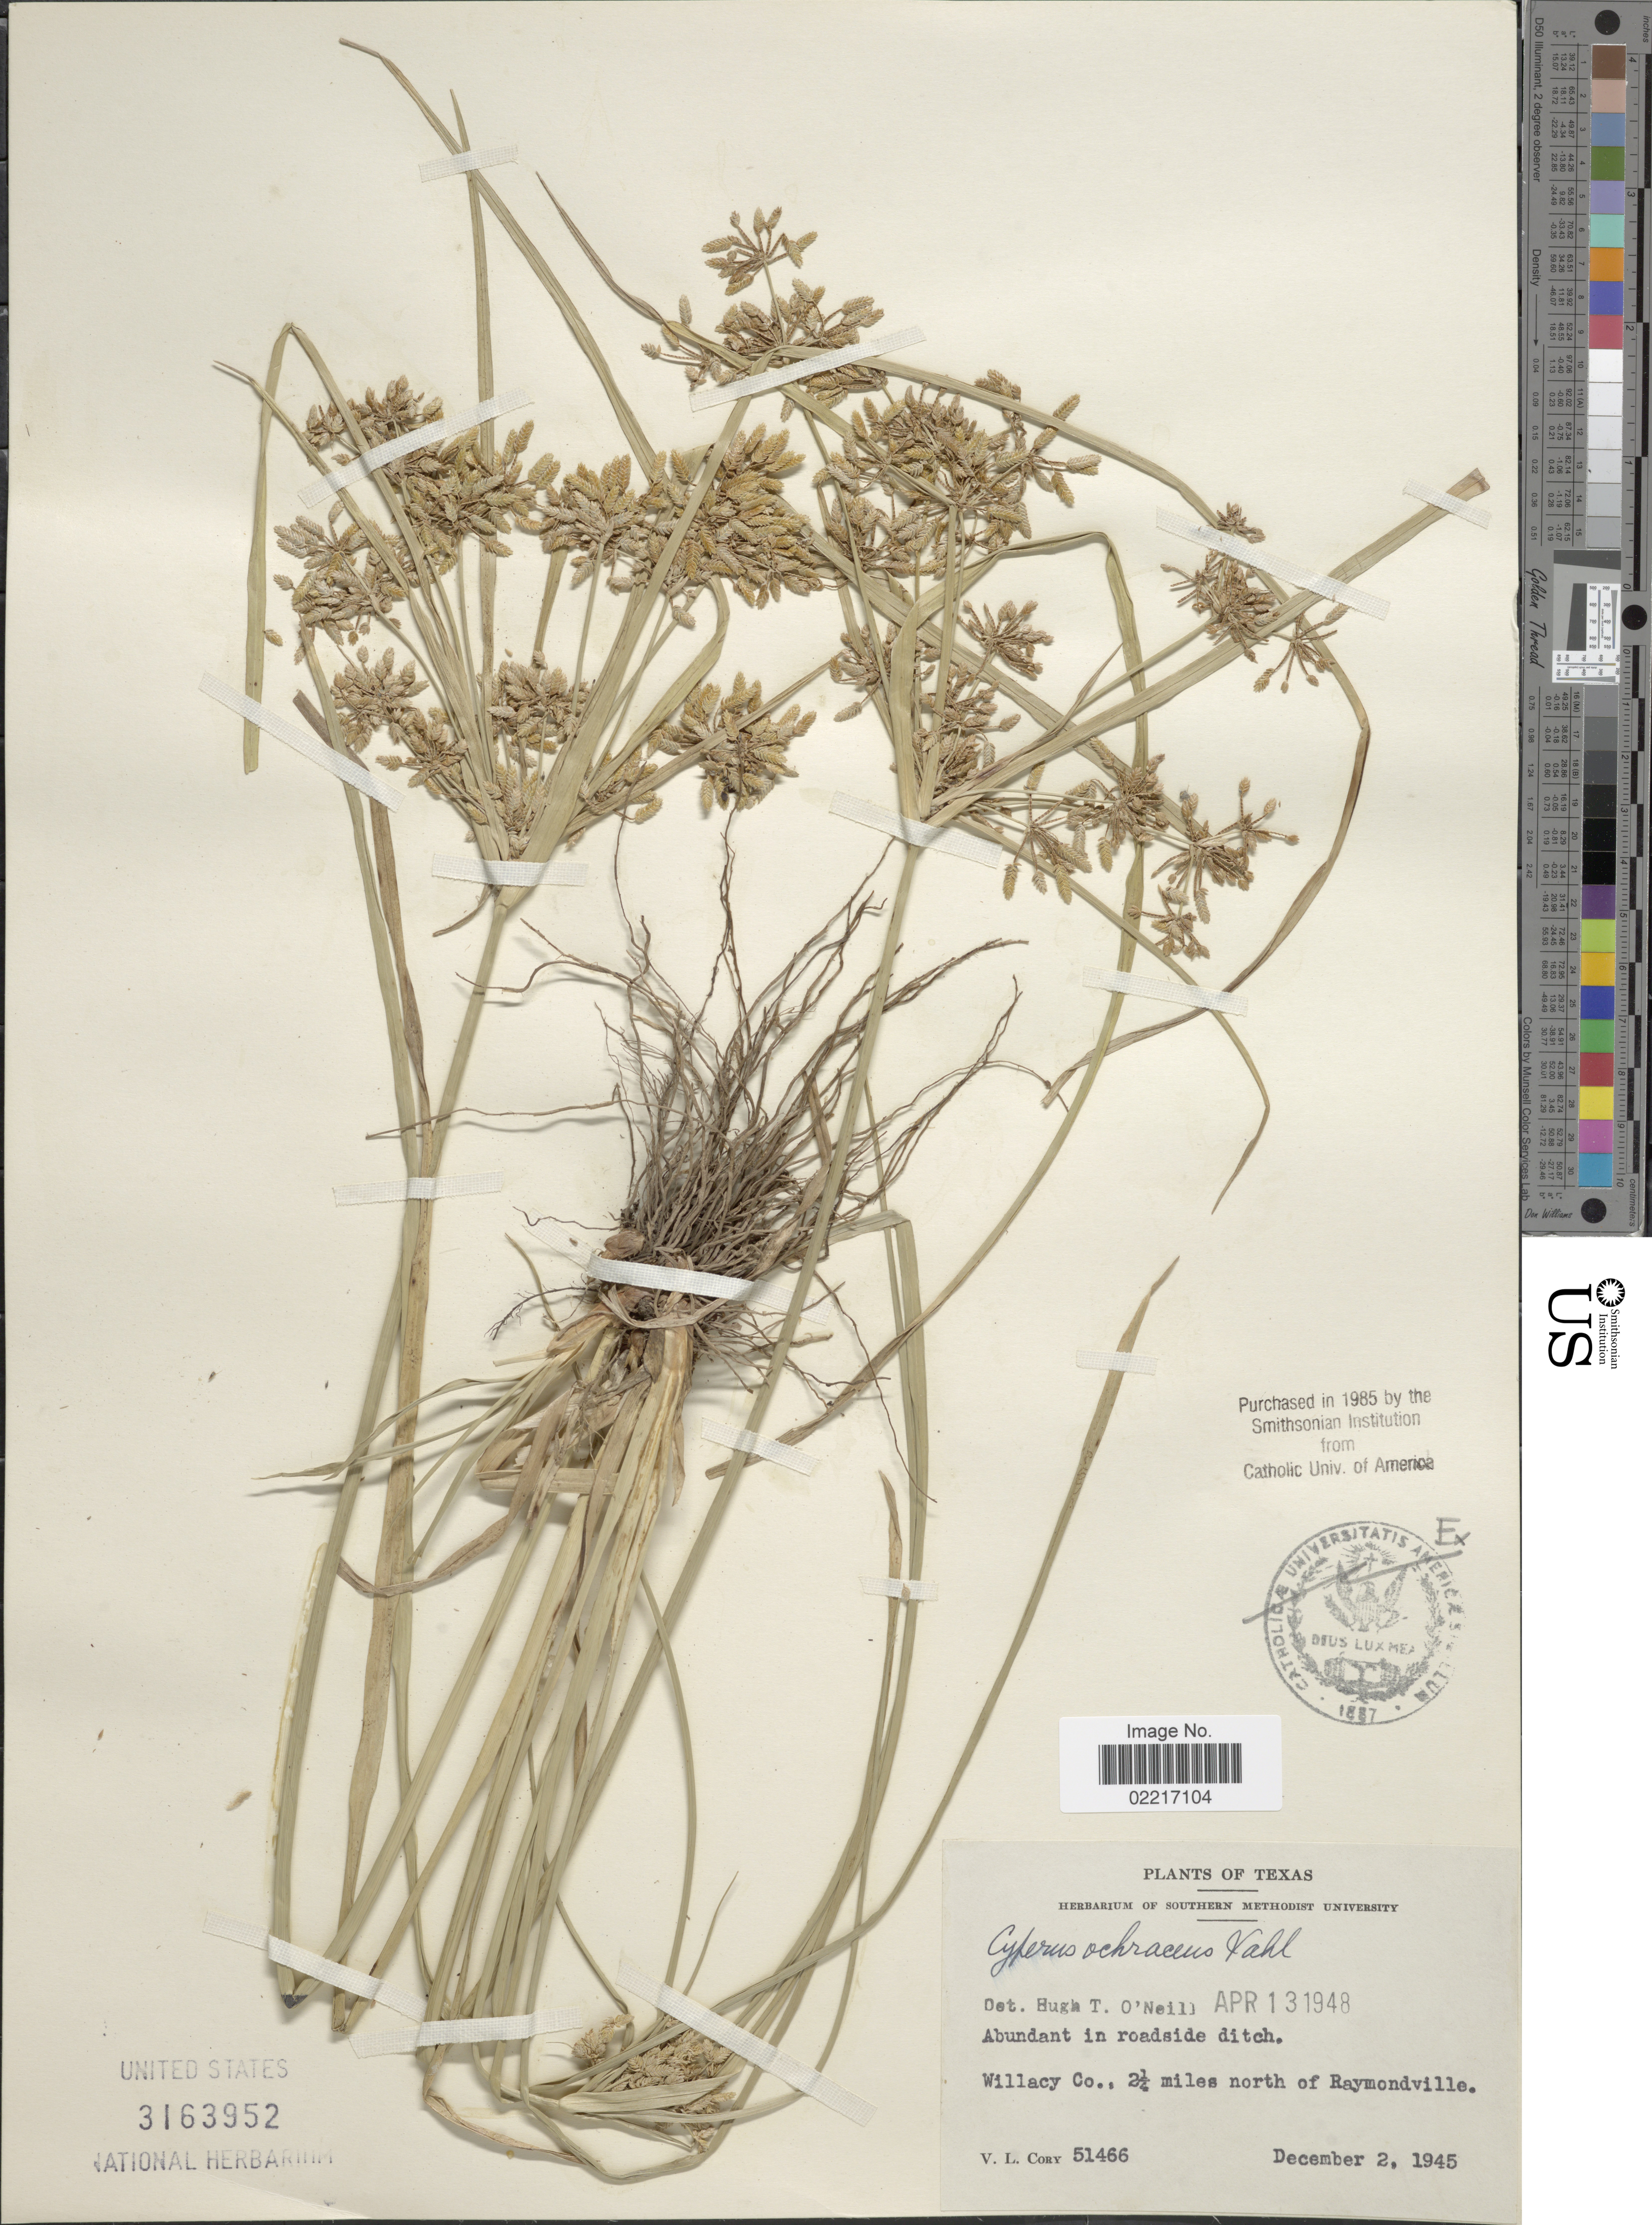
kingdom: Plantae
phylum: Tracheophyta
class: Liliopsida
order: Poales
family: Cyperaceae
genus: Cyperus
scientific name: Cyperus ochraceus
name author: Vahl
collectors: V. Cory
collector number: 51466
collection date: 1945-12-02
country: United States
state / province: Texas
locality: Abundant in roadside ditch, Willacy Co., 2 1/4 miles north of Raymondville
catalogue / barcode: US 3163952